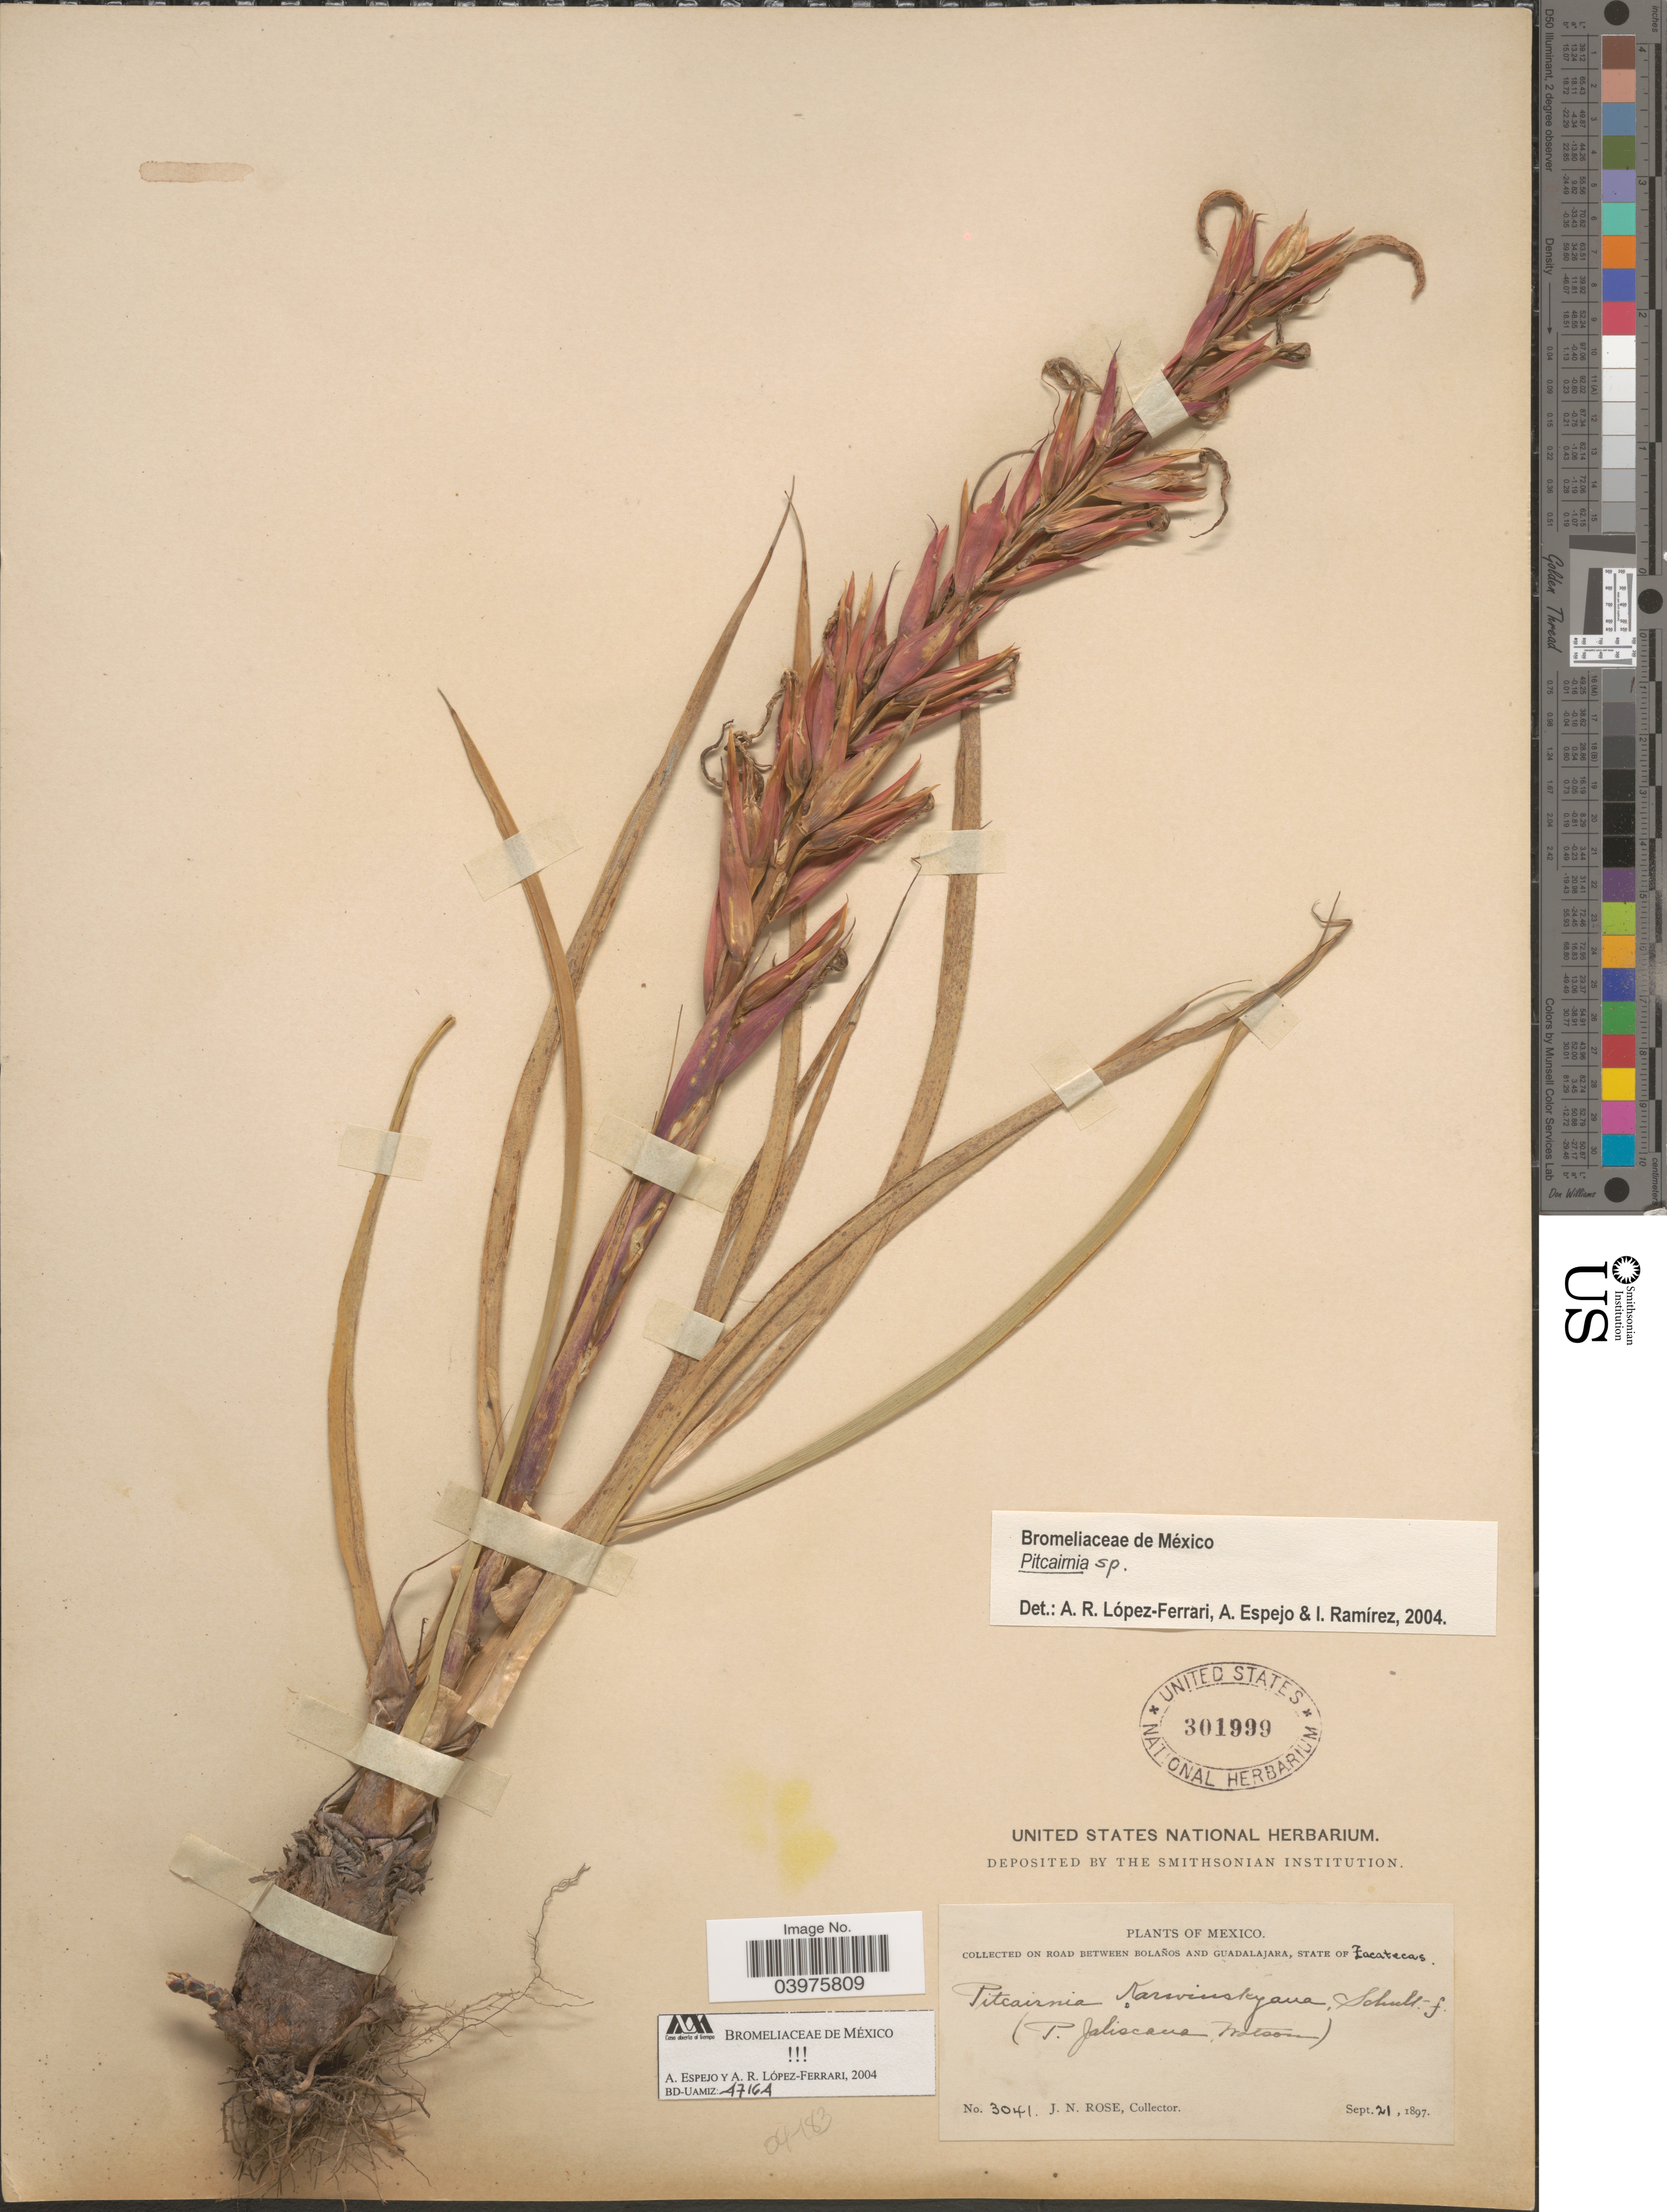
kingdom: Plantae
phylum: Tracheophyta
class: Liliopsida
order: Poales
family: Bromeliaceae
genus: Pitcairnia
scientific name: Pitcairnia sp.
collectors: J. N. Rose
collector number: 3041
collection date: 1897-09-21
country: Mexico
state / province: Zacatecas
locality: On road between Bolaños and Guadalajara.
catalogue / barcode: US 301999